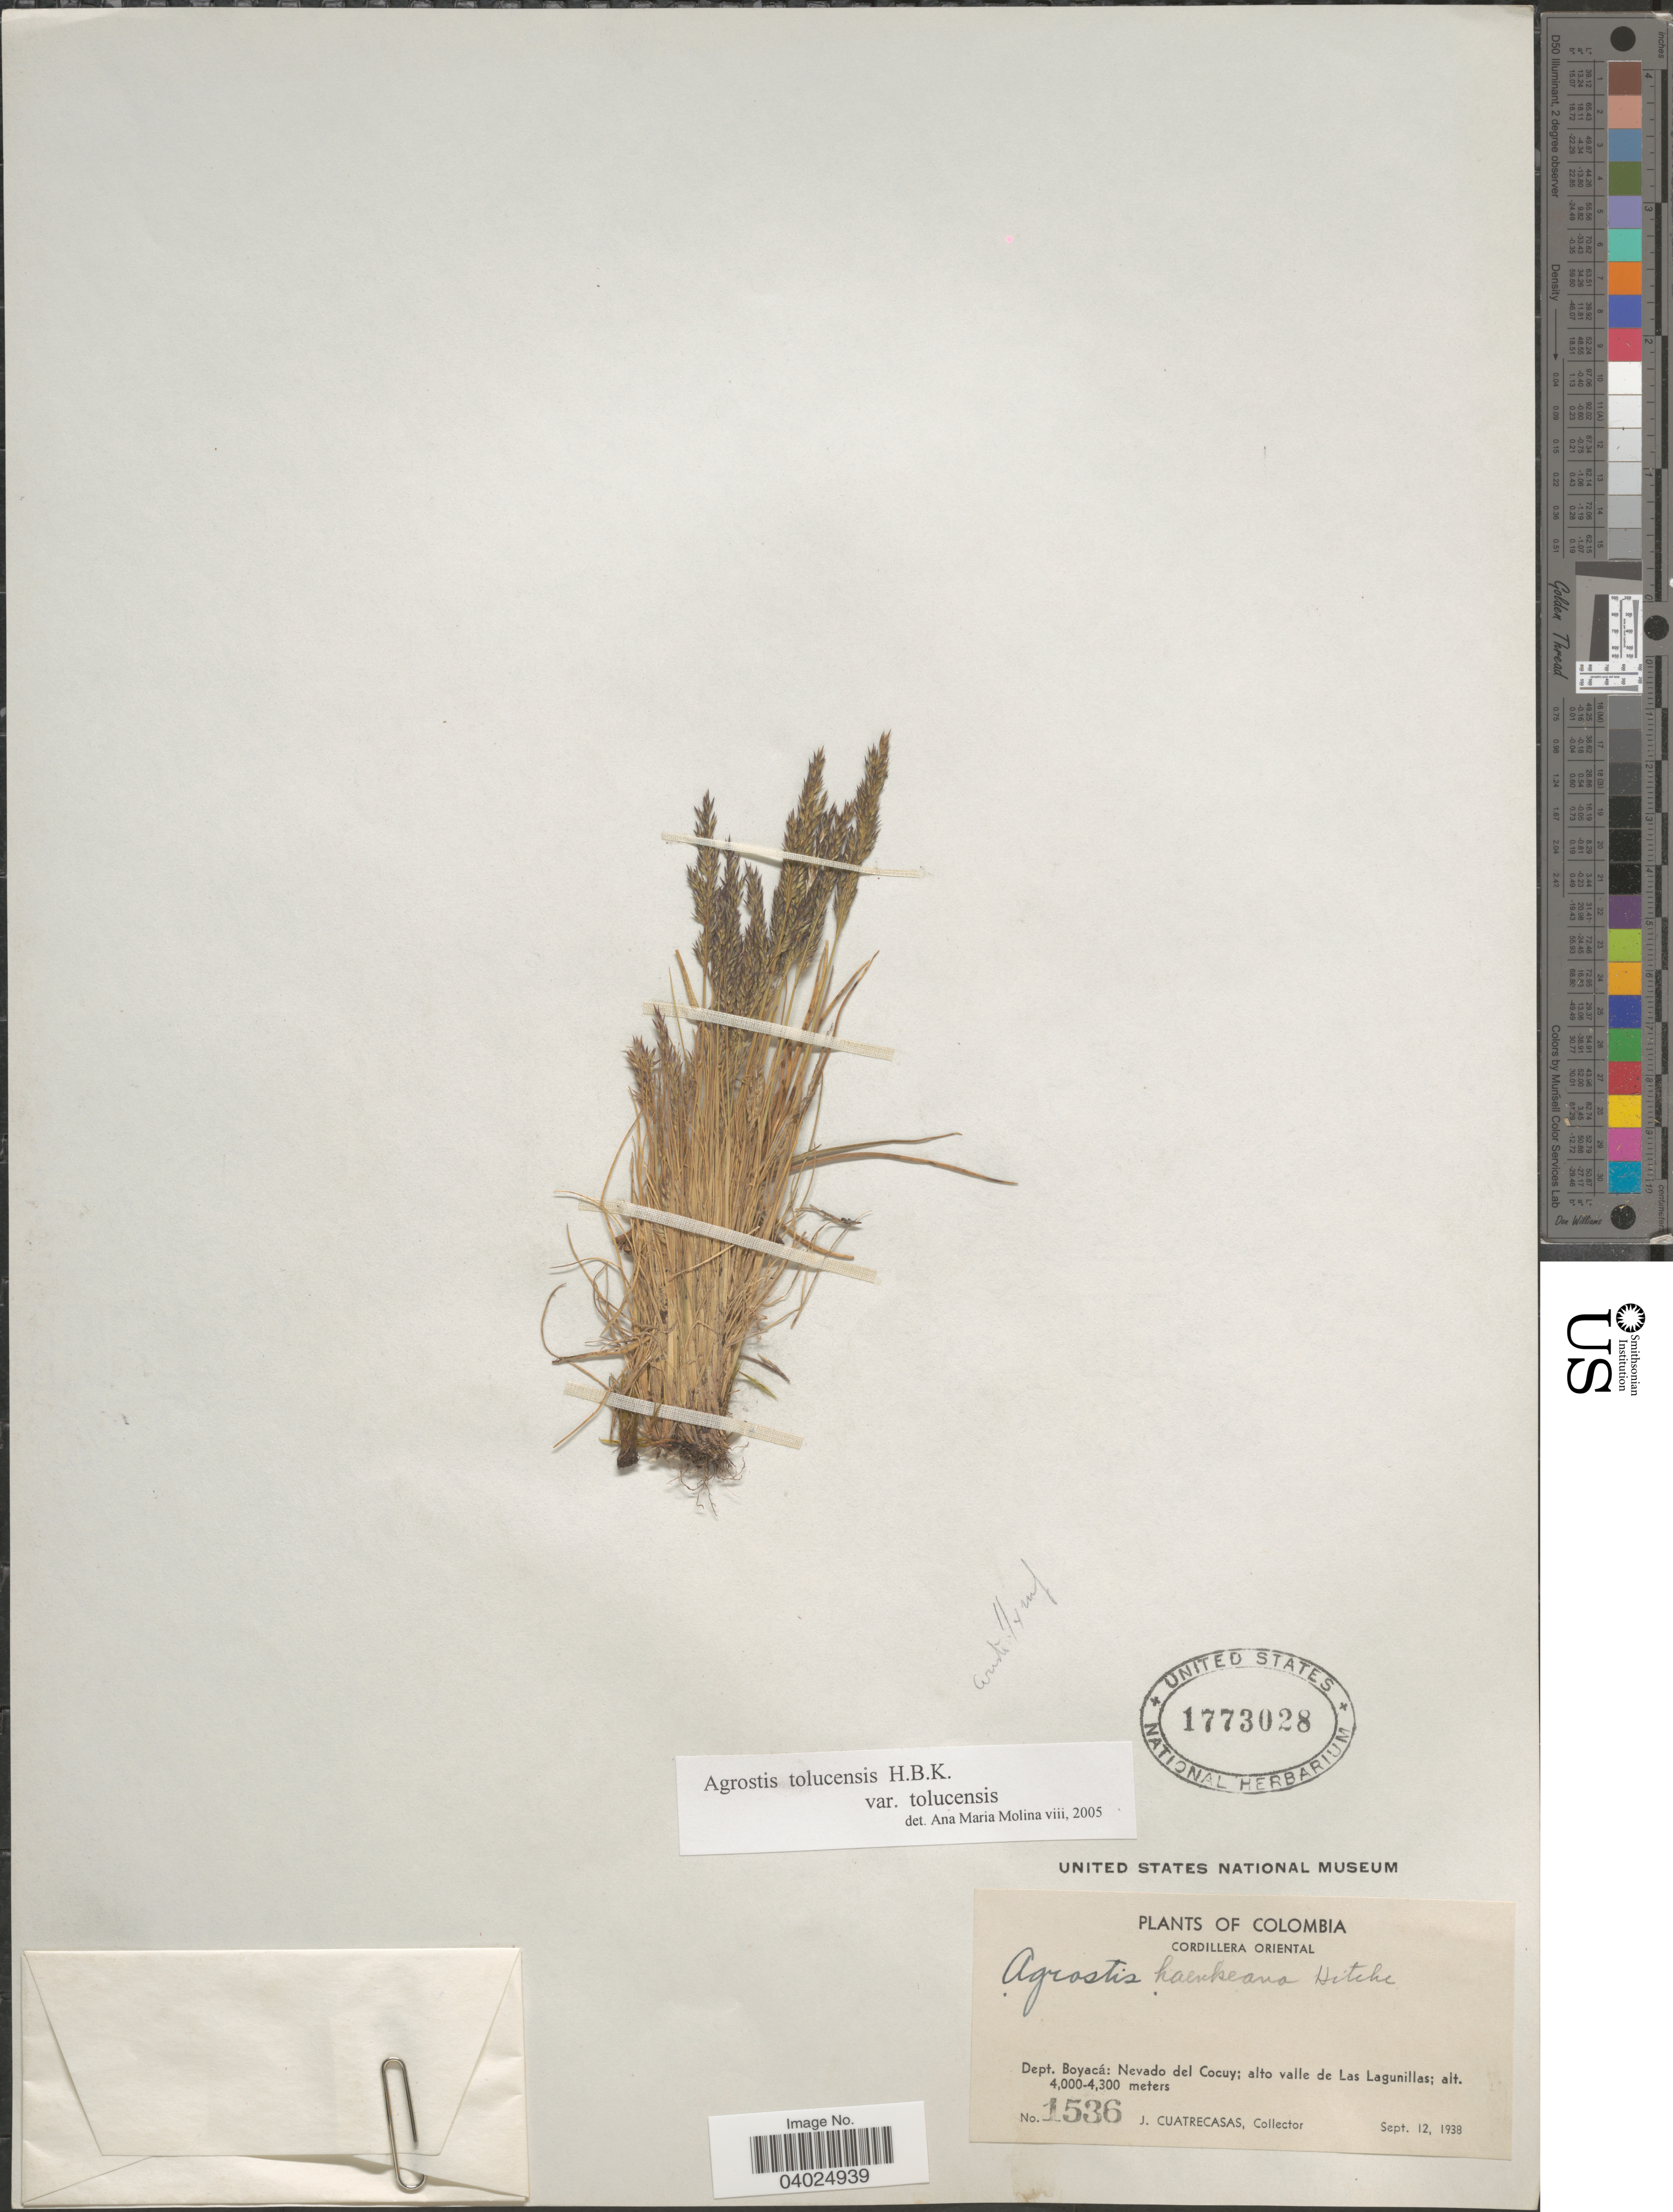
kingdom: Plantae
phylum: Tracheophyta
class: Liliopsida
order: Poales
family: Poaceae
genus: Agrostis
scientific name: Agrostis tolucensis Kunth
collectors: J. Cuatrecasas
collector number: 1536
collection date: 1938-09-12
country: Colombia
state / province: Boyacá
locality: Cordillera Oriental. Dept. Boyacá: Nevado del Cocuy; alto valle de Las Lagunillas.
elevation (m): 4000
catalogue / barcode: US 1773028